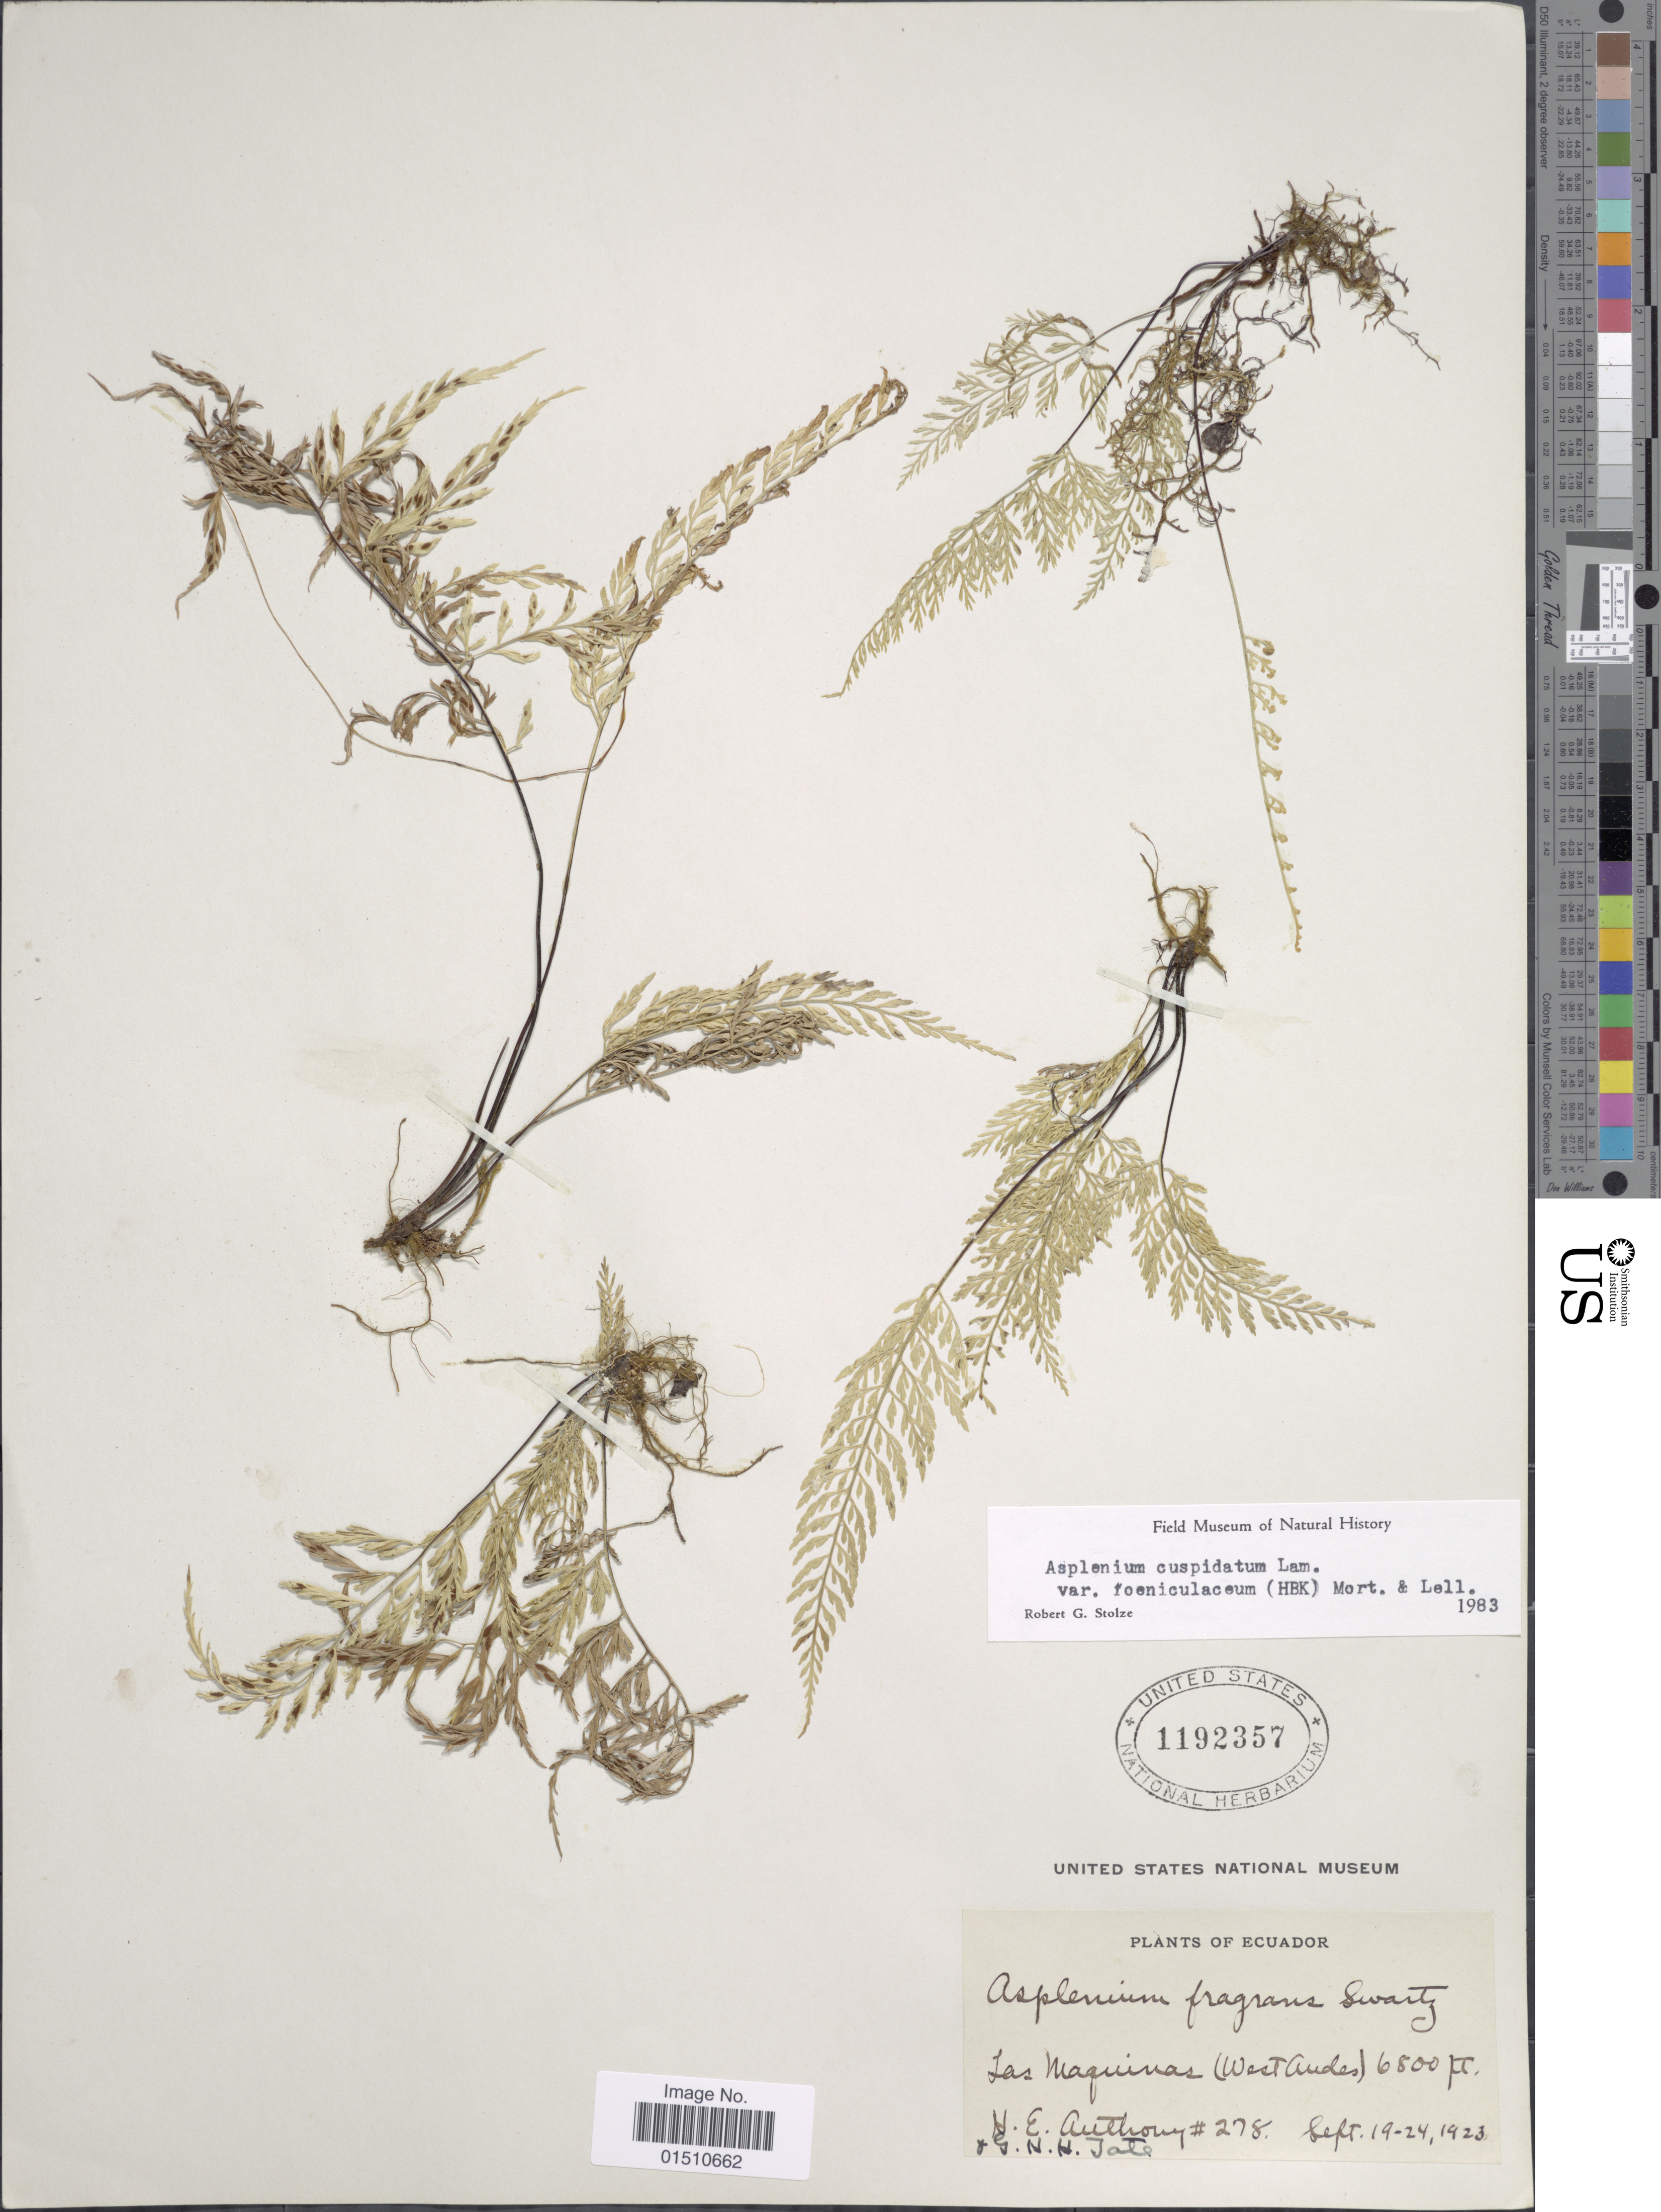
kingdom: Plantae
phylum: Tracheophyta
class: Polypodiopsida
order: Polypodiales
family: Aspleniaceae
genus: Asplenium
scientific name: Asplenium cuspidatum var. foeniculaceum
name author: (Kunth) C.V. Morton & Lellinger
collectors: H. E. Anthony & G. H. H.Tate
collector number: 278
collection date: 1923-09-19/1923-09-24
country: Ecuador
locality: Ecuador, Las Maquinas (West Andes)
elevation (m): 1981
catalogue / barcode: US 1192357